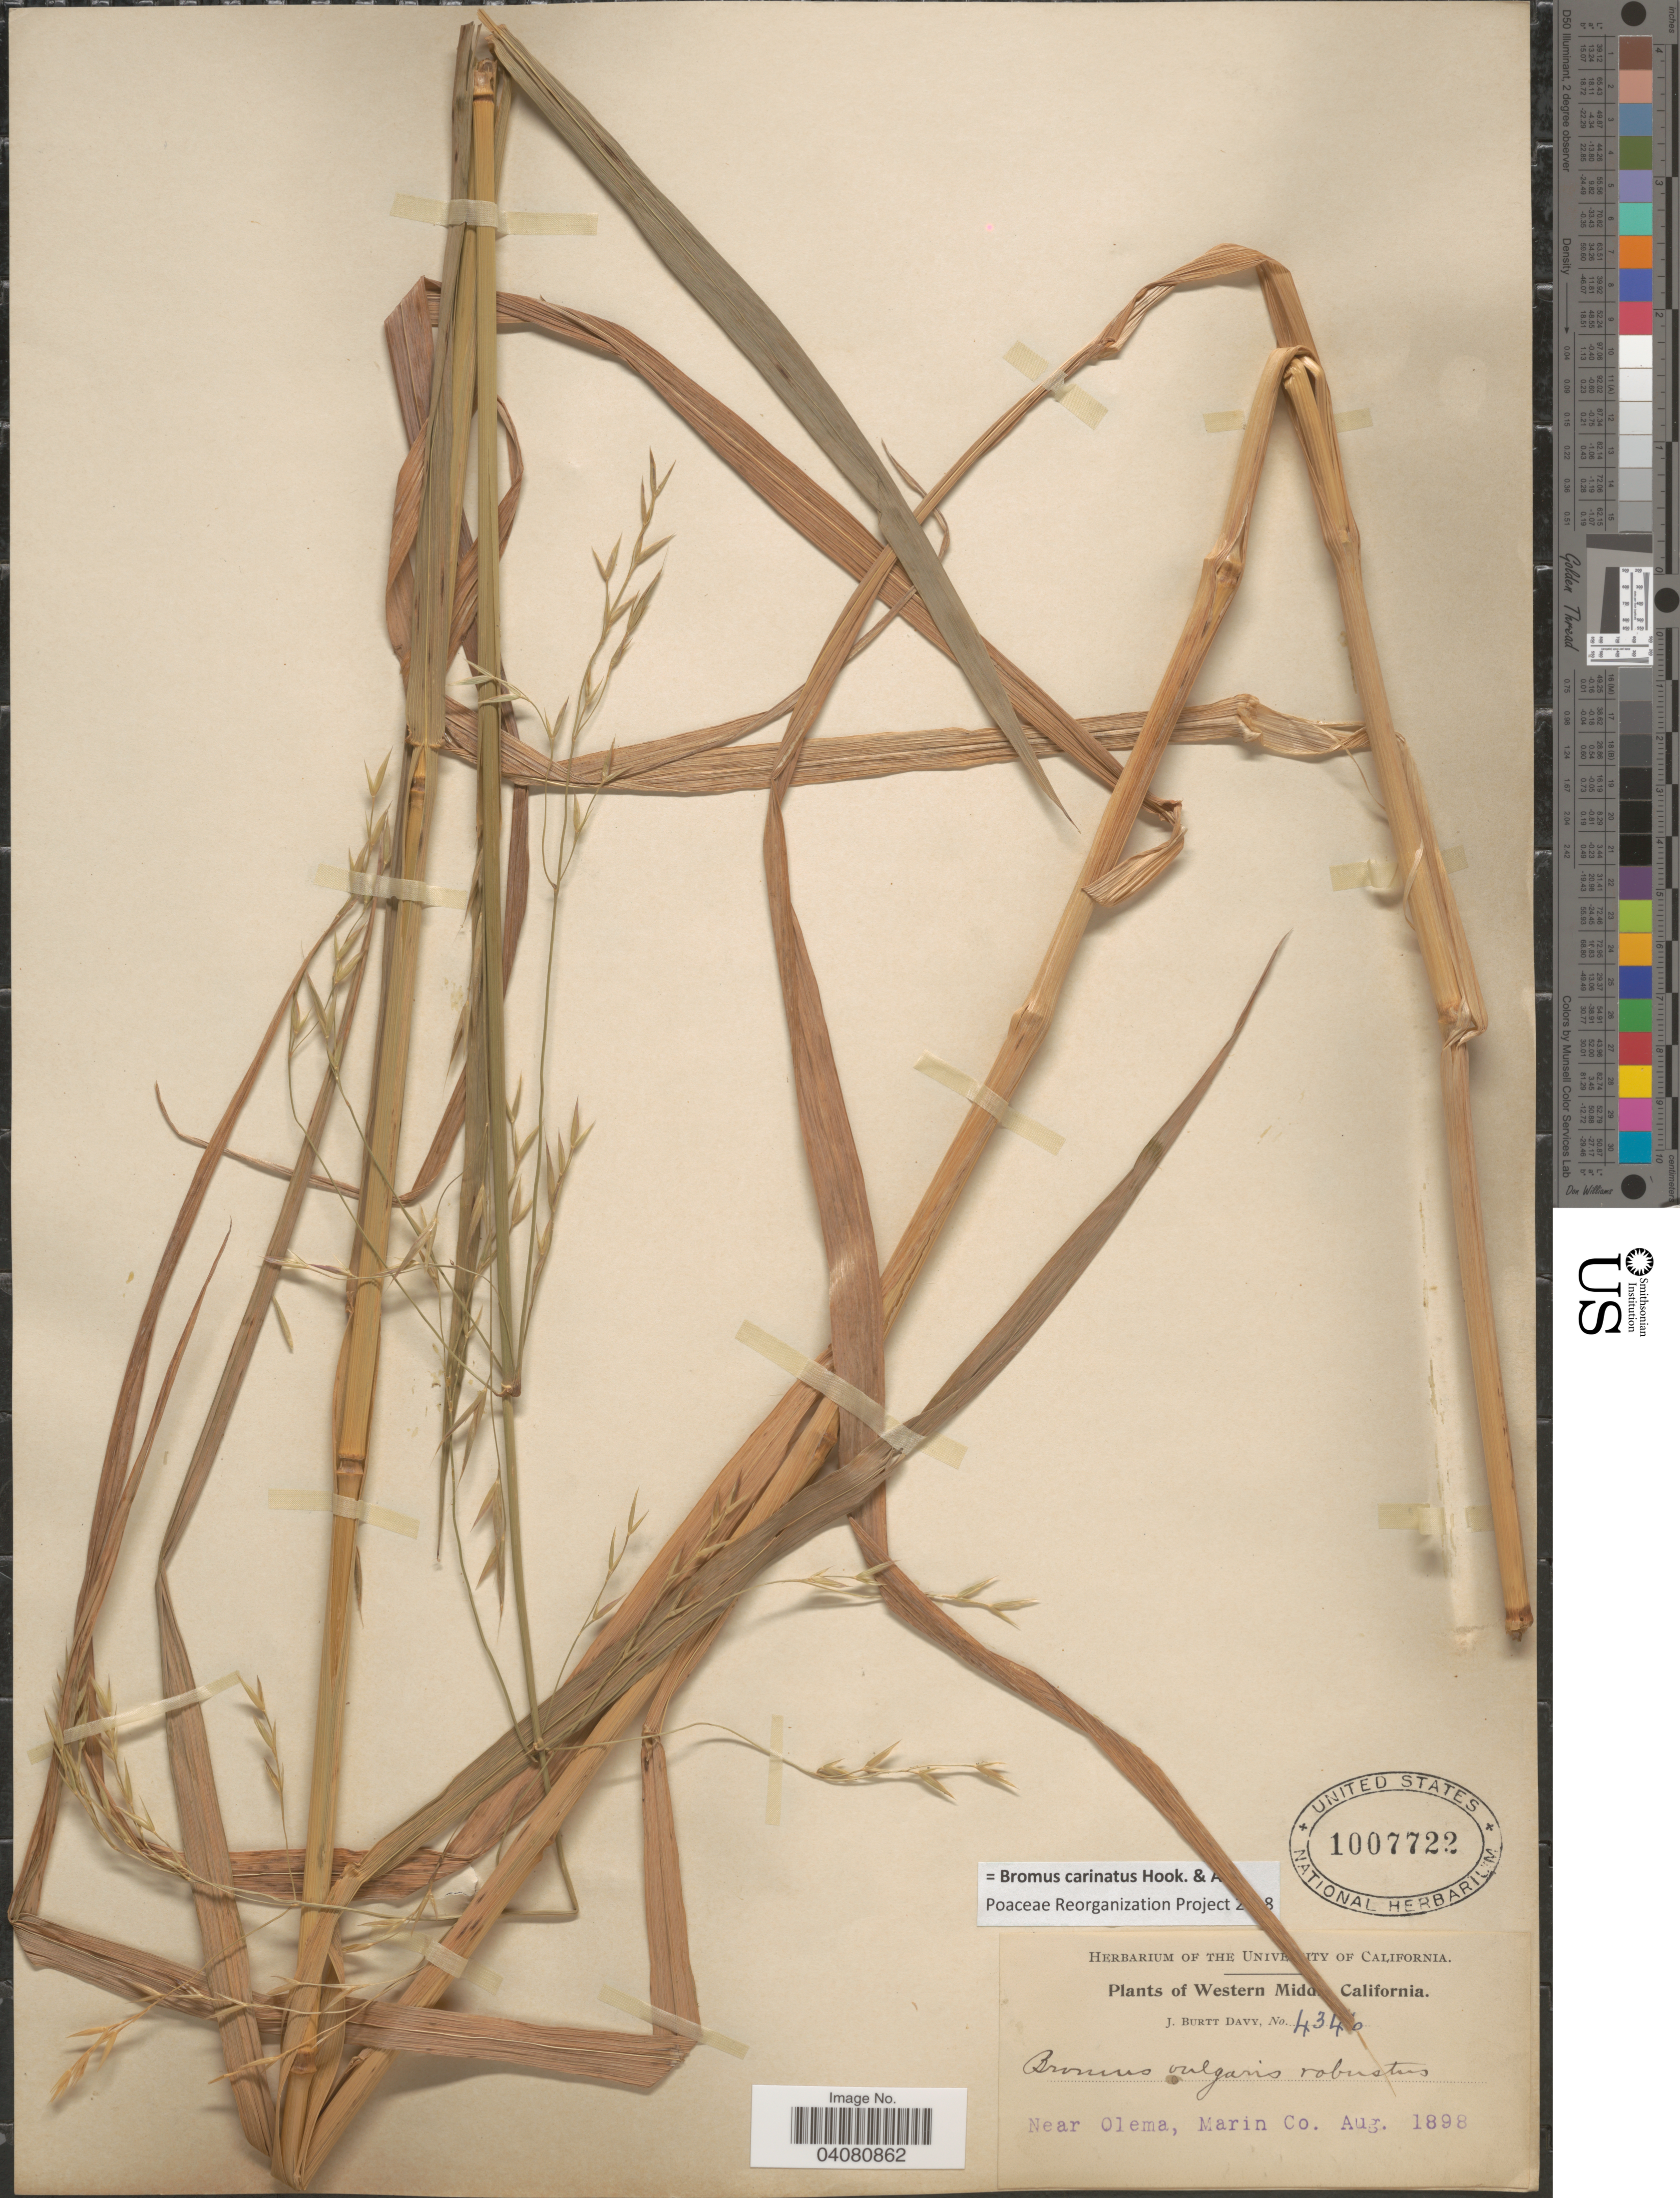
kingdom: Plantae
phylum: Tracheophyta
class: Liliopsida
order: Poales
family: Poaceae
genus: Bromus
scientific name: Bromus carinatus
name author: Hook. & Arn.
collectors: J. Burtt Davy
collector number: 4346*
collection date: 1898-08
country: United States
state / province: California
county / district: Marin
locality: Western Middle California. Near Olema, Marin Co.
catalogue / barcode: US 1007722